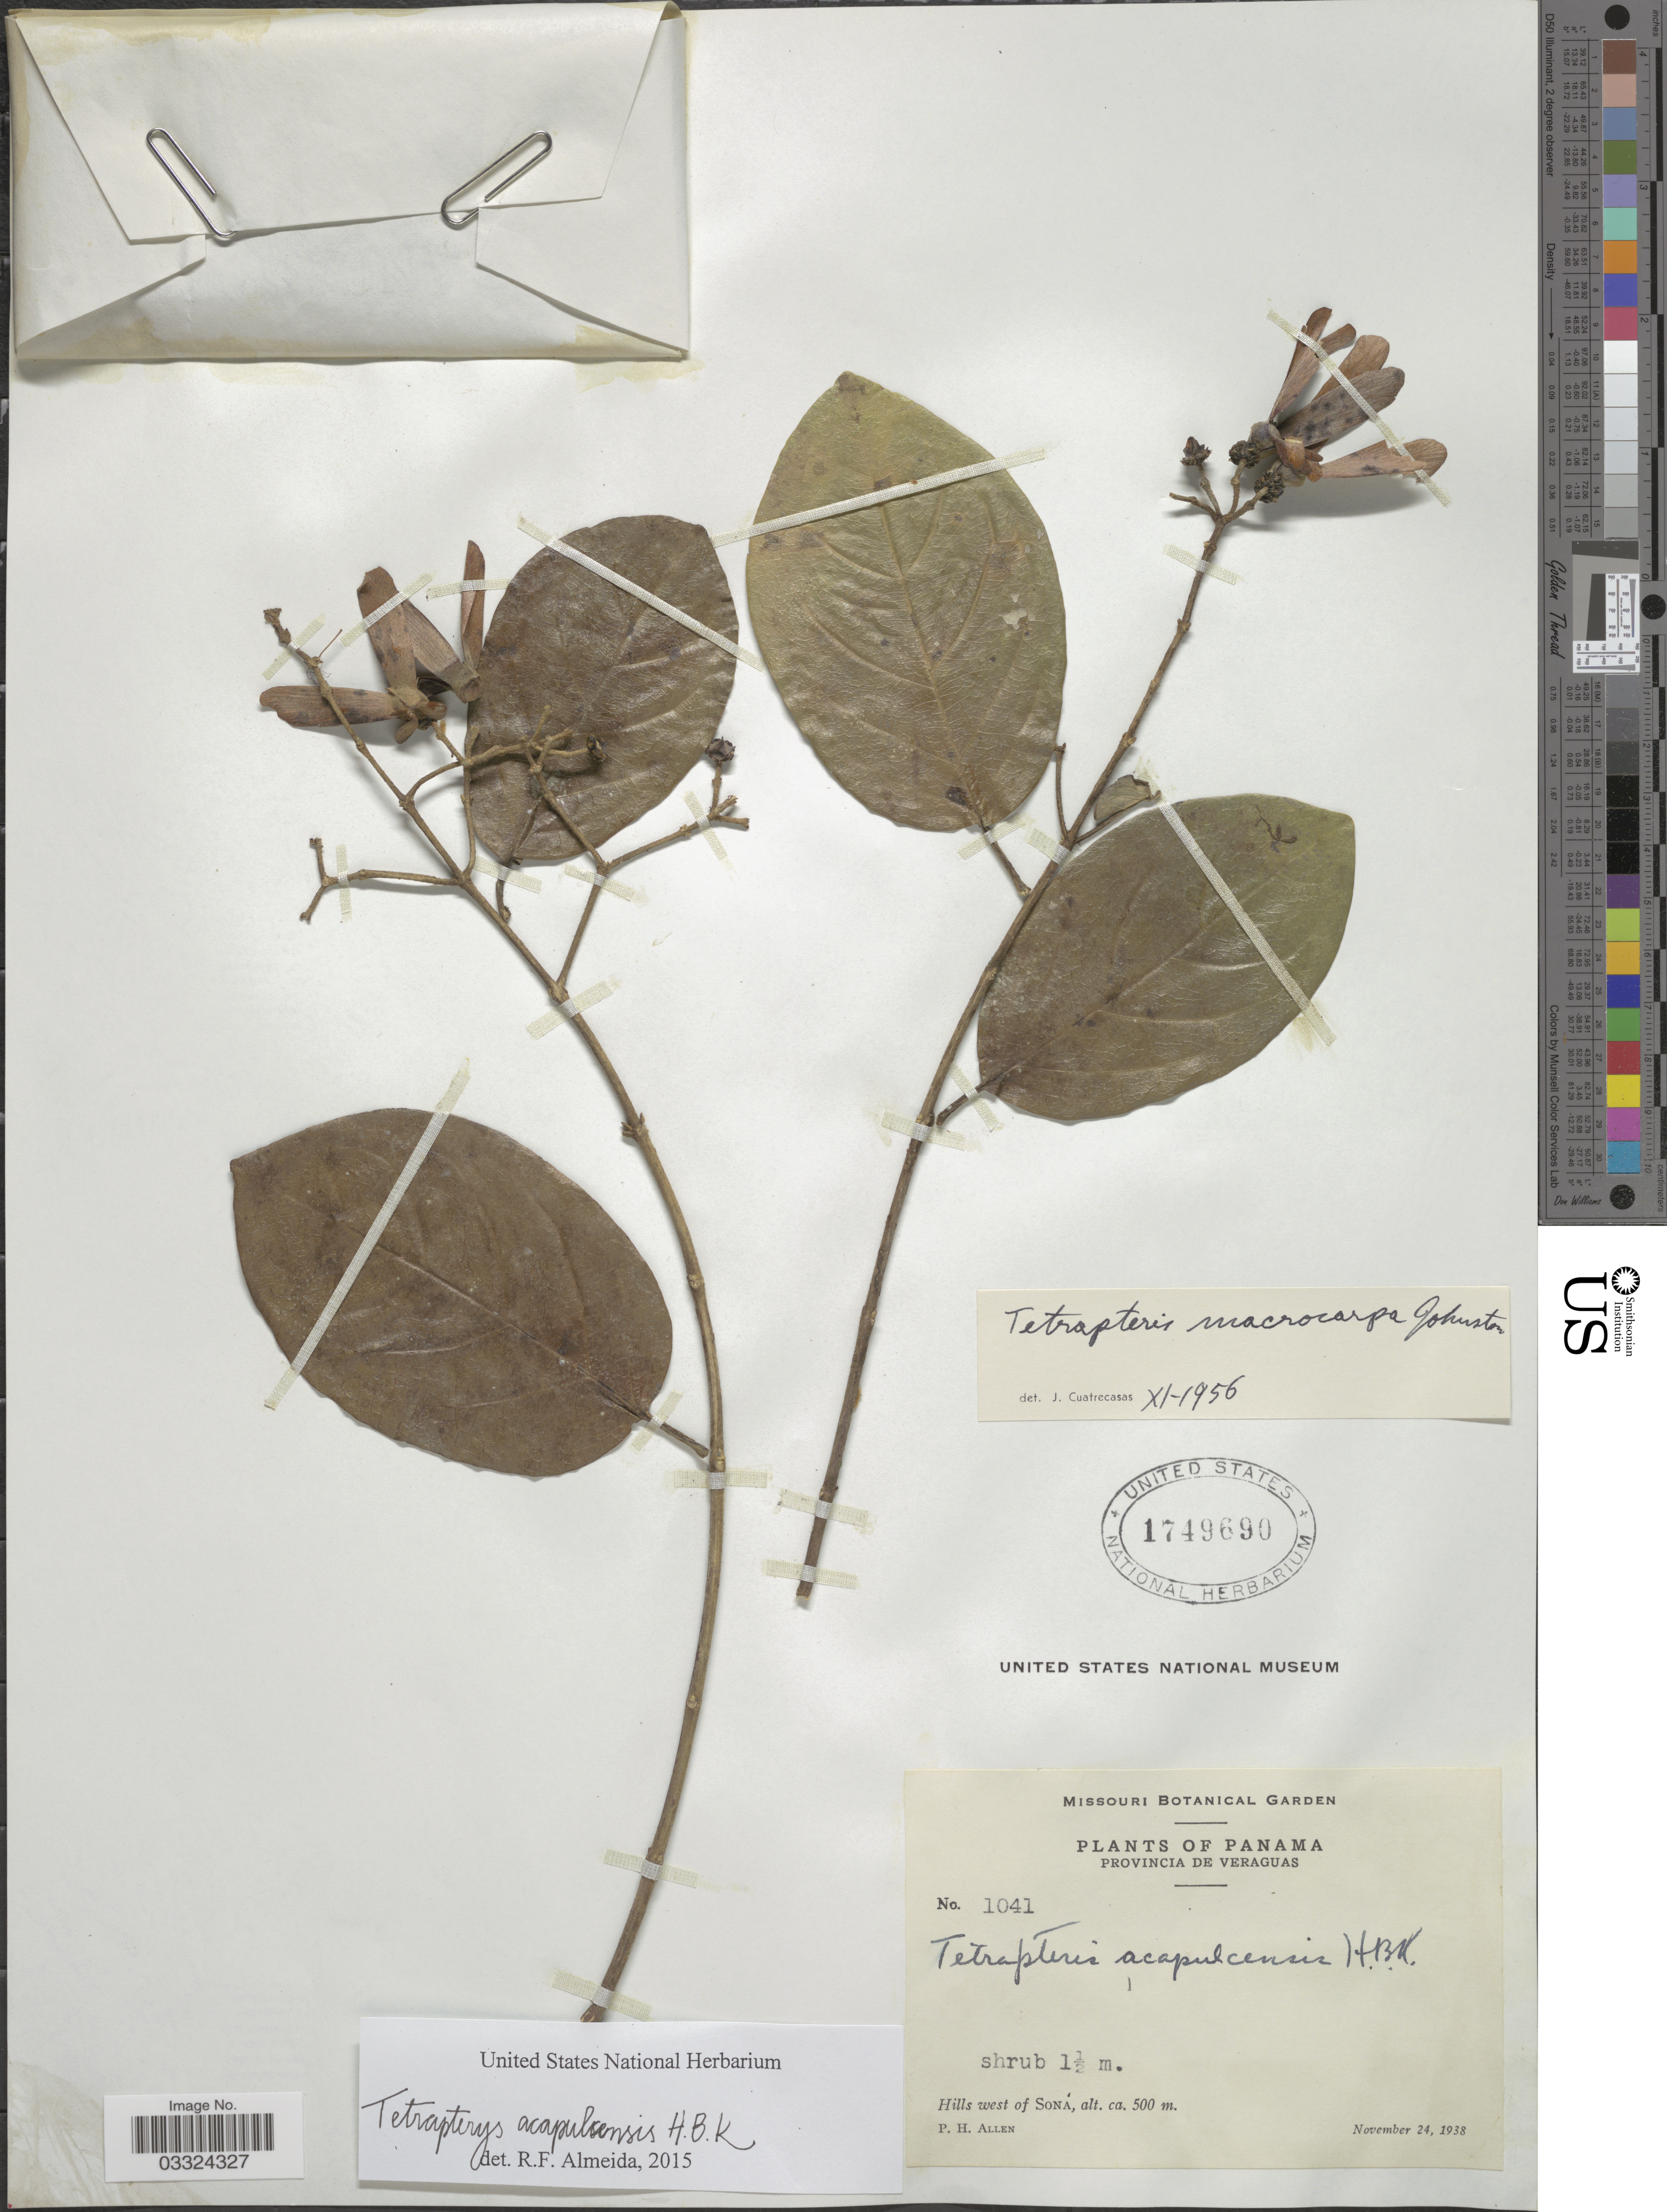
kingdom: Plantae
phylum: Tracheophyta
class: Magnoliopsida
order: Malpighiales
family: Malpighiaceae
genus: Tetrapterys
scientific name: Tetrapterys goudotiana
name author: Triana & Planch.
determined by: Pool, A., (MO), Missouri Botanical Garden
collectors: P. H. Allen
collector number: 1041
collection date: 1938-11-24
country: Panama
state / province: Veraguas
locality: Hills west of Soná.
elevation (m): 500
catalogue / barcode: US 1749690